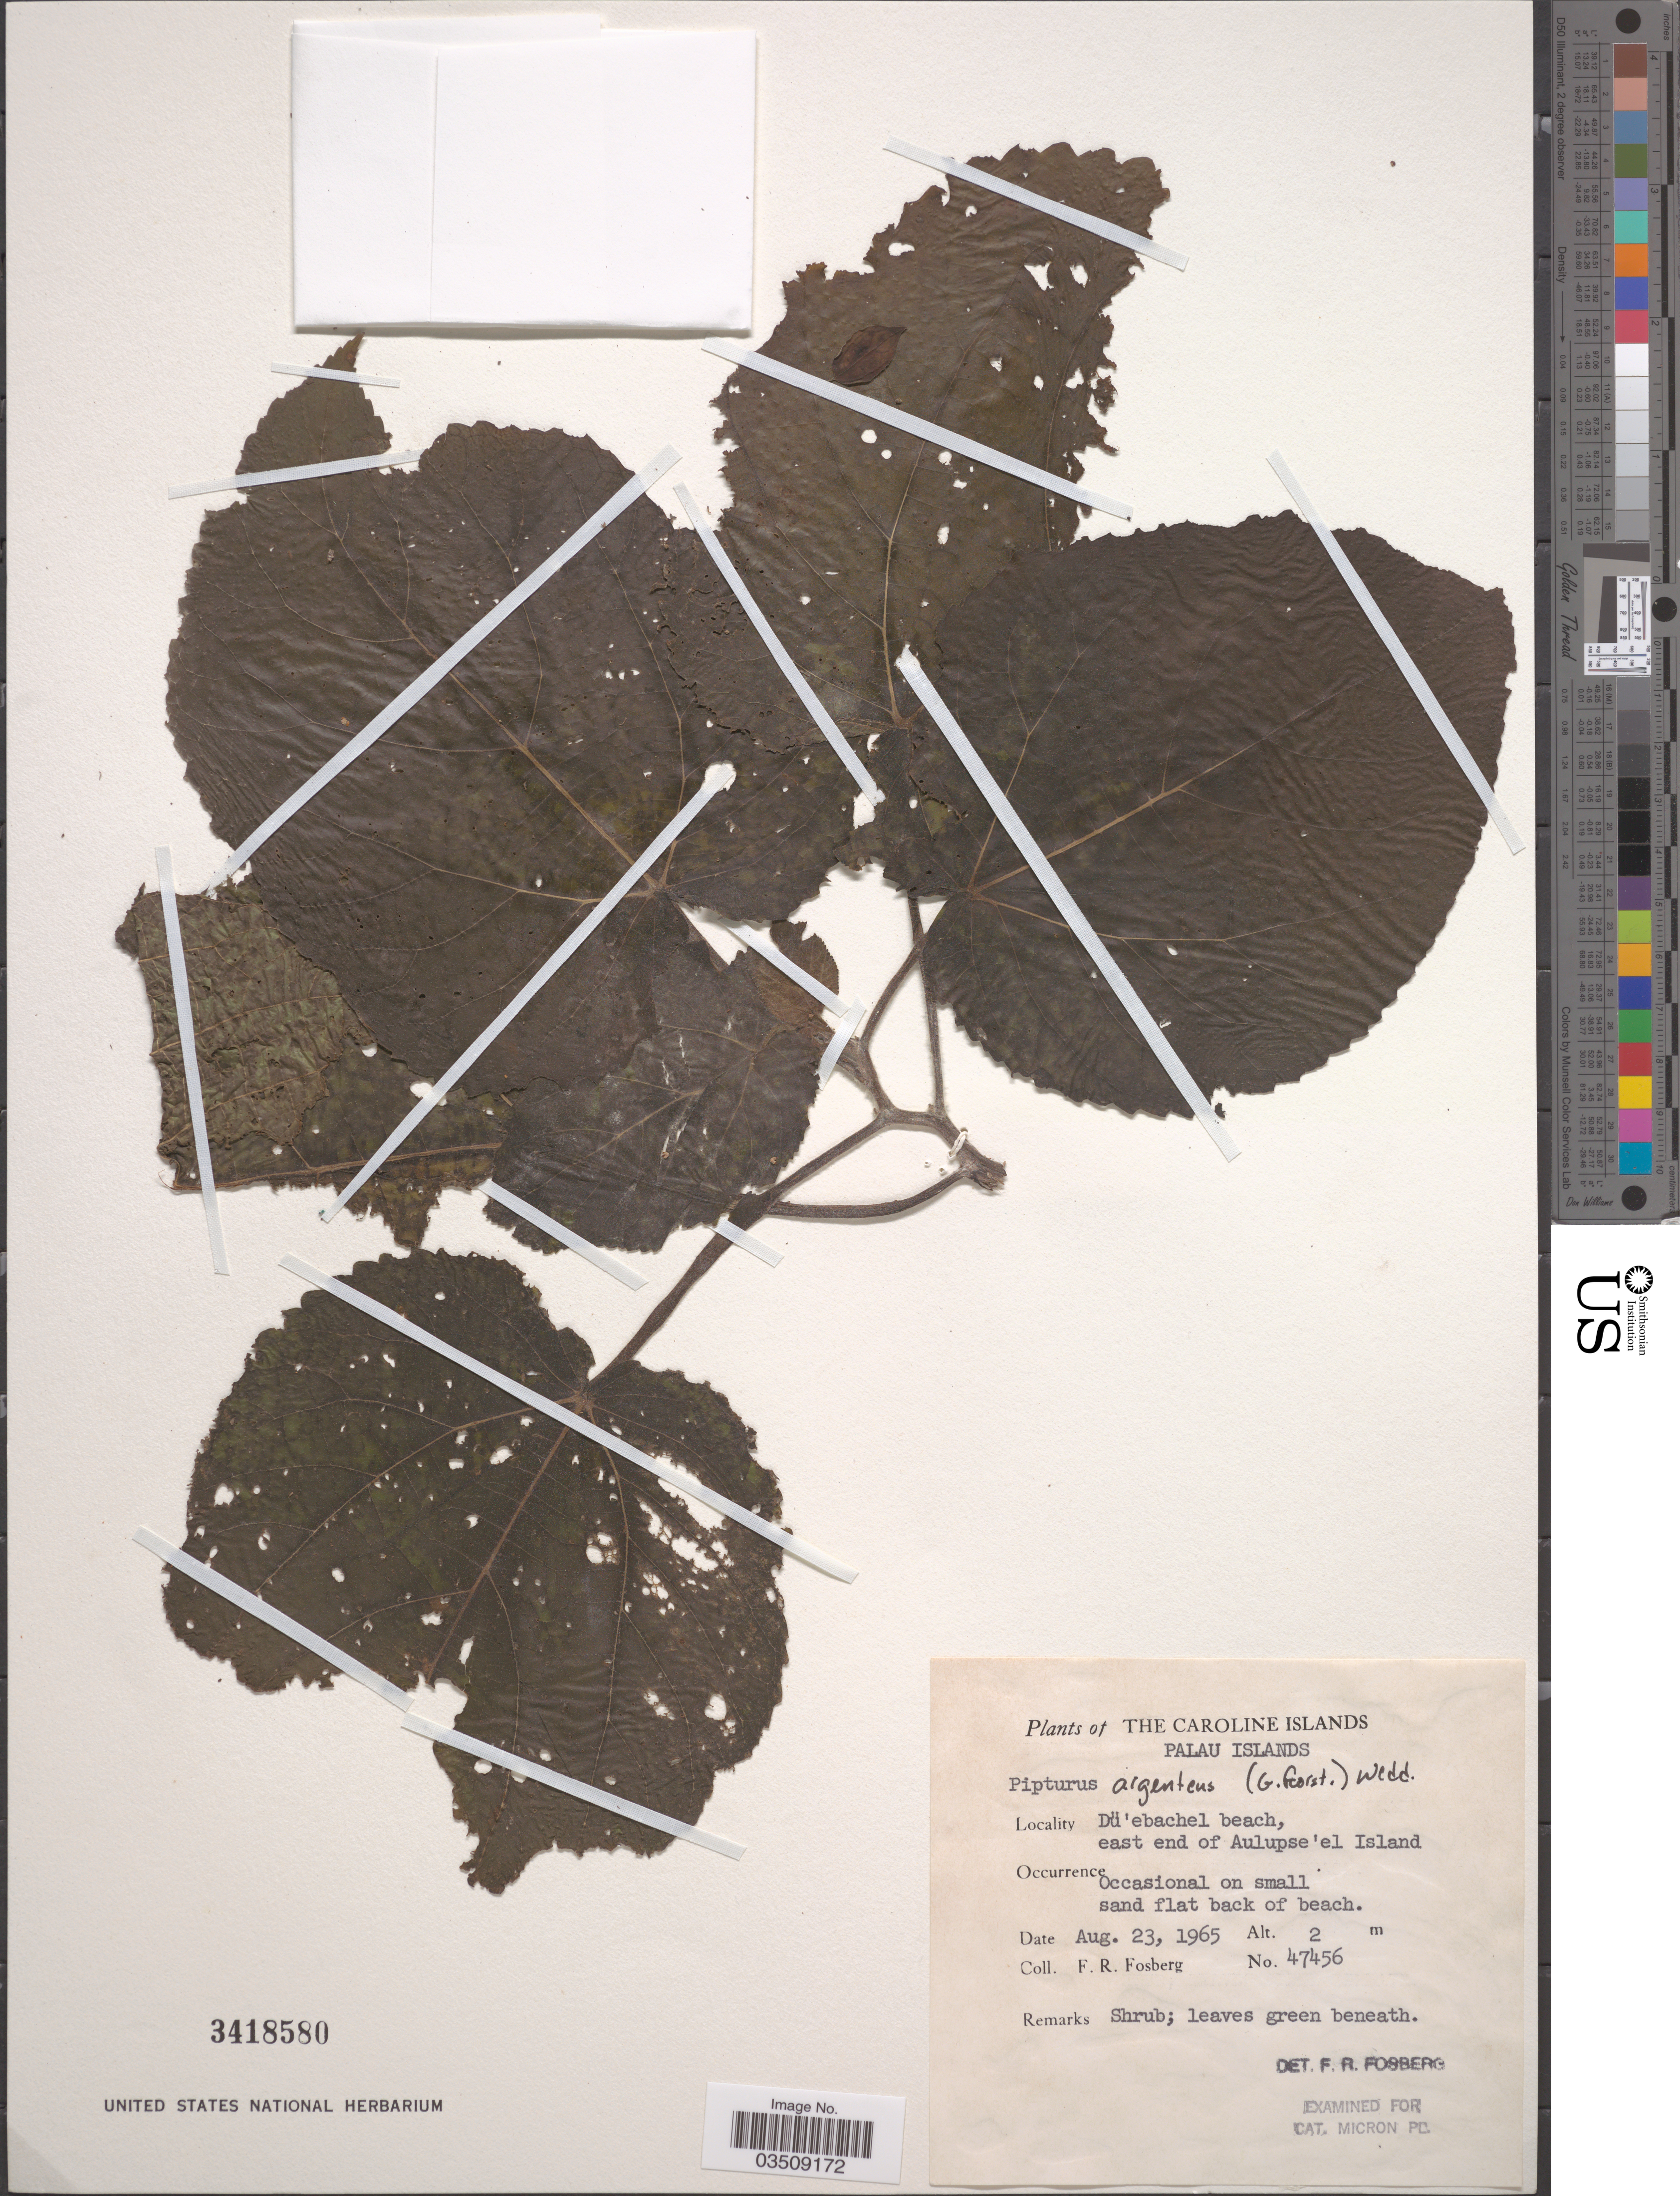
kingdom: Plantae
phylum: Tracheophyta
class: Magnoliopsida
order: Rosales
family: Urticaceae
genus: Pipturus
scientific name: Pipturus argenteus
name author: (G. Forst.) Wedd.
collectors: F. R. Fosberg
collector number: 47456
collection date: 1965-08-23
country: Palau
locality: Caroline Islands. Palau Islands. Dü'ebachel beach, east end of Aulupse'el Island.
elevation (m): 2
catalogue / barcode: US 3418580